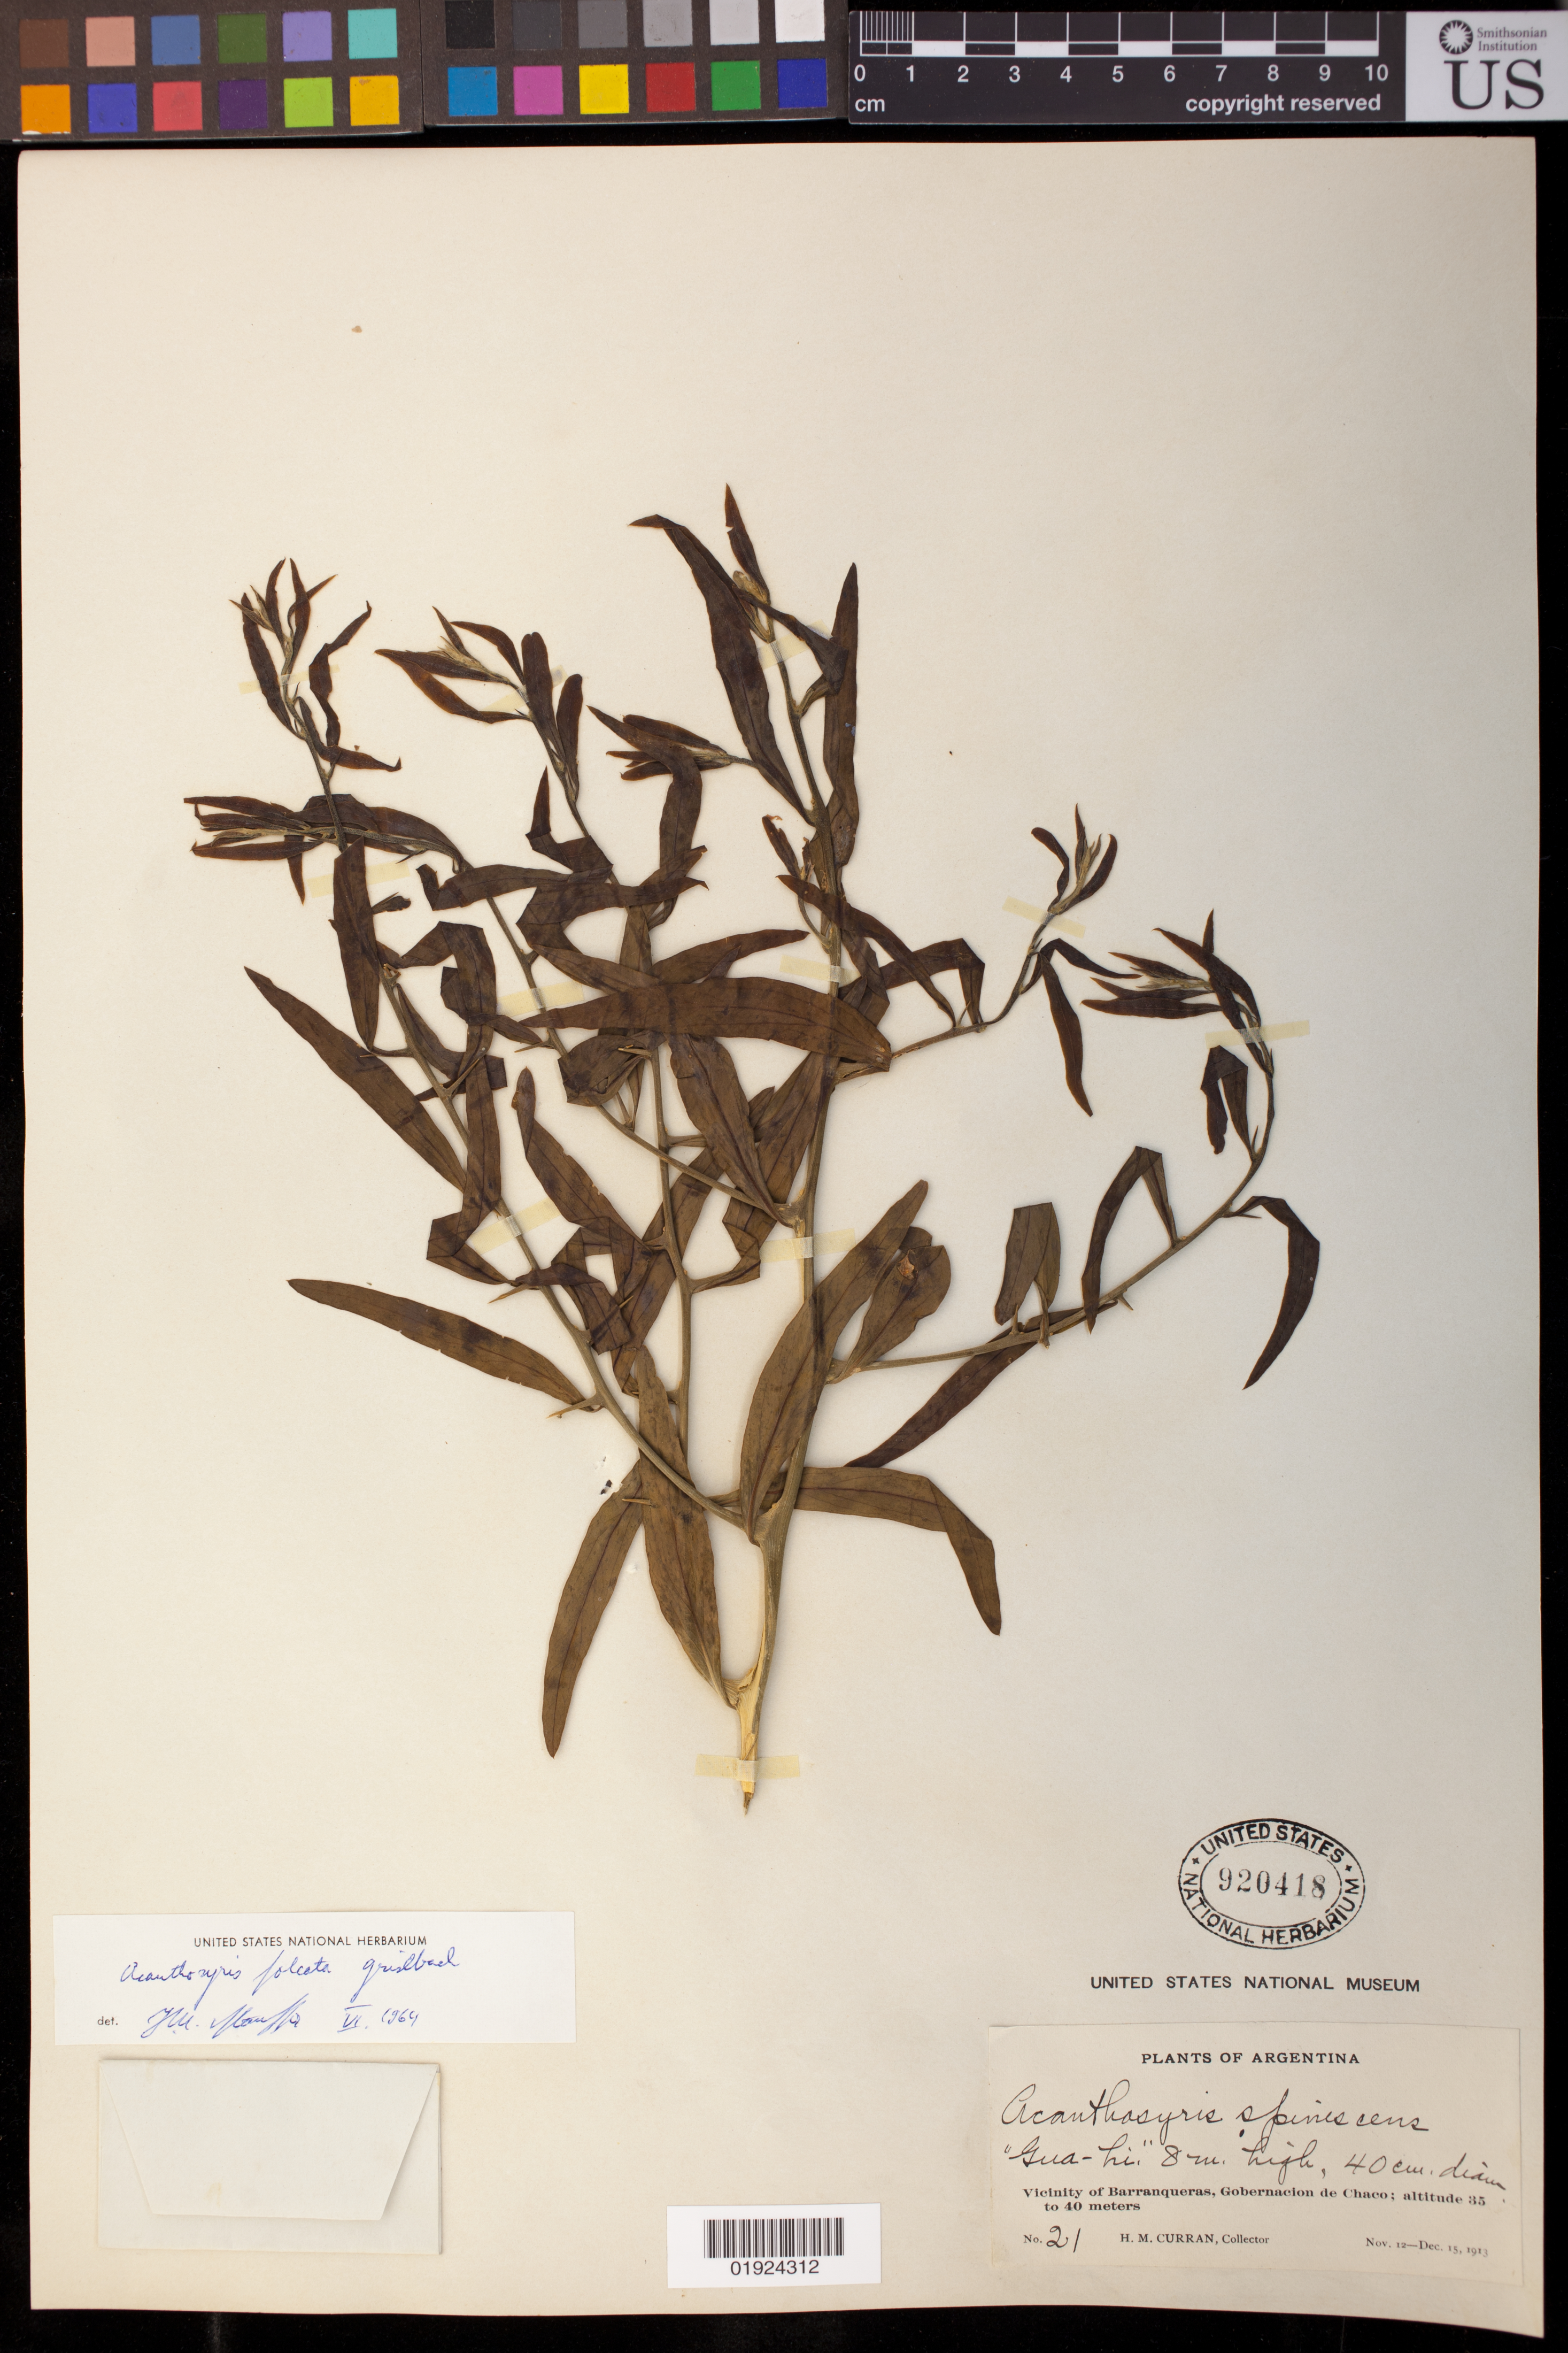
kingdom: Plantae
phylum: Tracheophyta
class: Magnoliopsida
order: Santalales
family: Cervantesiaceae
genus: Acanthosyris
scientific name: Acanthosyris falcata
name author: Griseb.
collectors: H. M. Curran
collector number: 21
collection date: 1913-11-12/1913-12-15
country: Argentina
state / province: Chaco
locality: Vicinity of Barranqueras, Gobernacion de Chaco;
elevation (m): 35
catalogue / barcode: US 920418